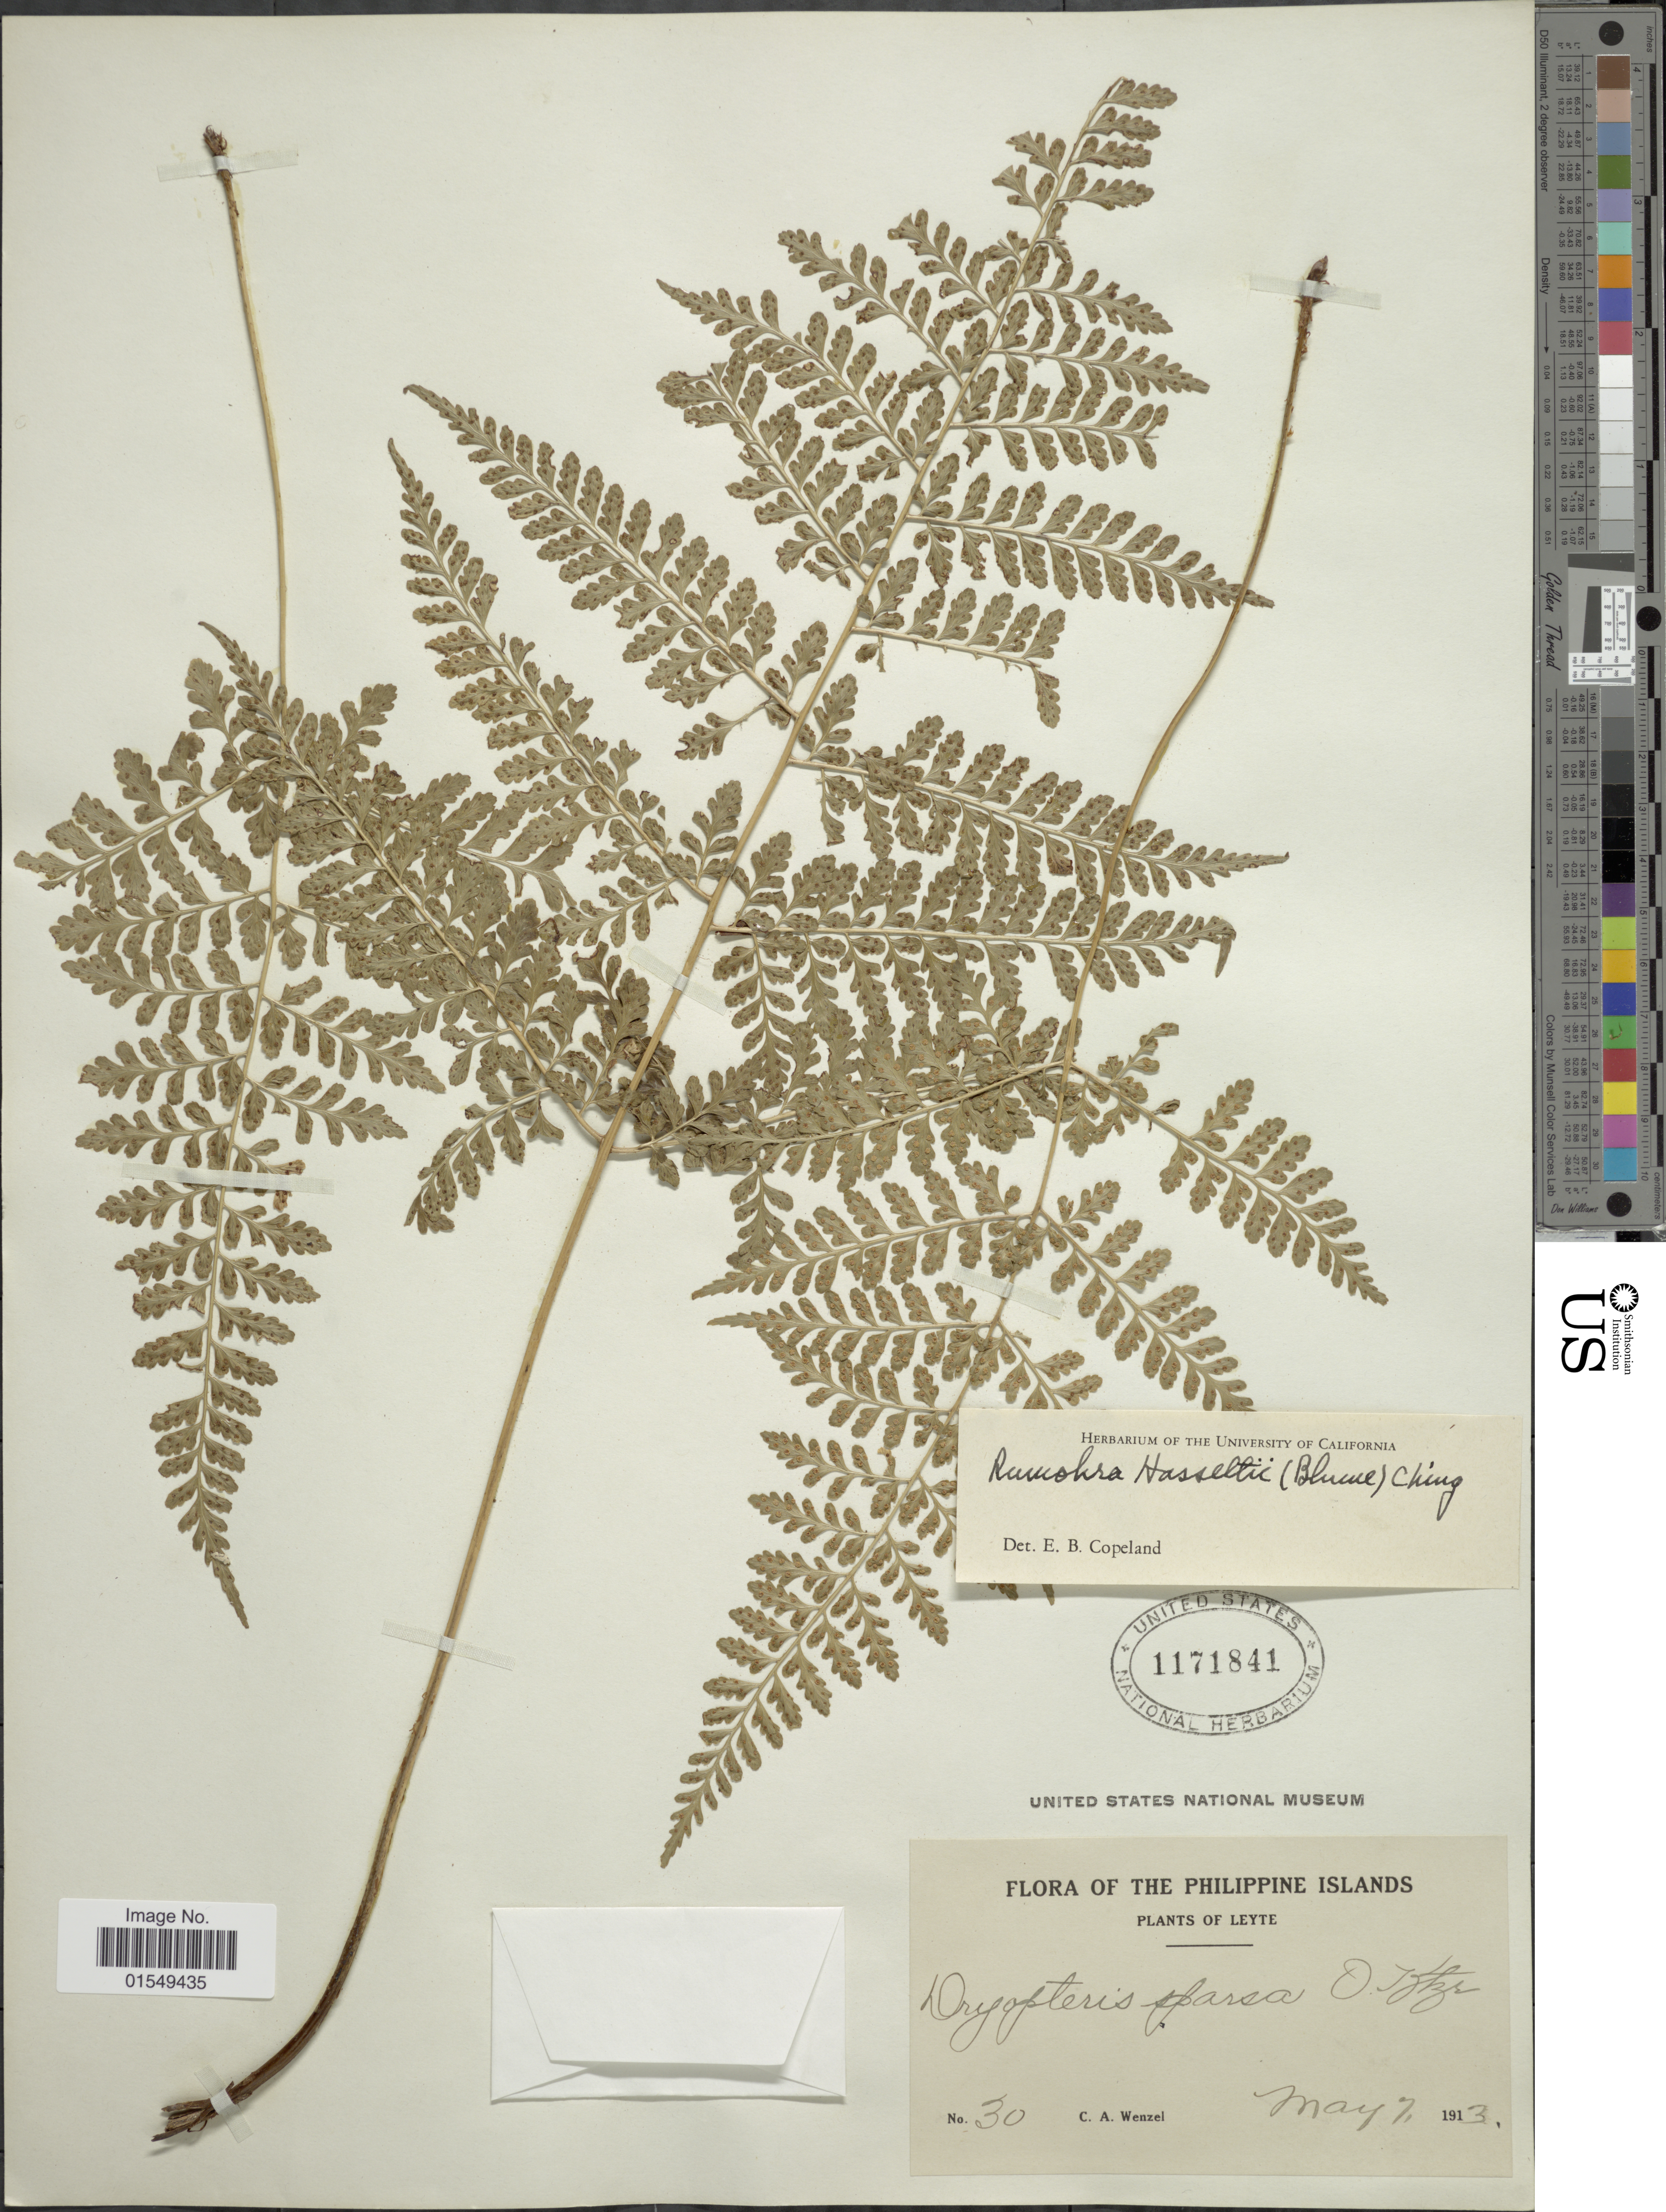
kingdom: Plantae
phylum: Tracheophyta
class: Polypodiopsida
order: Polypodiales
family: Dryopteridaceae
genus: Arachniodes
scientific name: Arachniodes hasseltii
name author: (Blume) Ching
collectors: C. Wenzel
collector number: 30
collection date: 1913-05-07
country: Philippines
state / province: Eastern Visayas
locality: Philippine Islands, Leyte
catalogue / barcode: US 171841